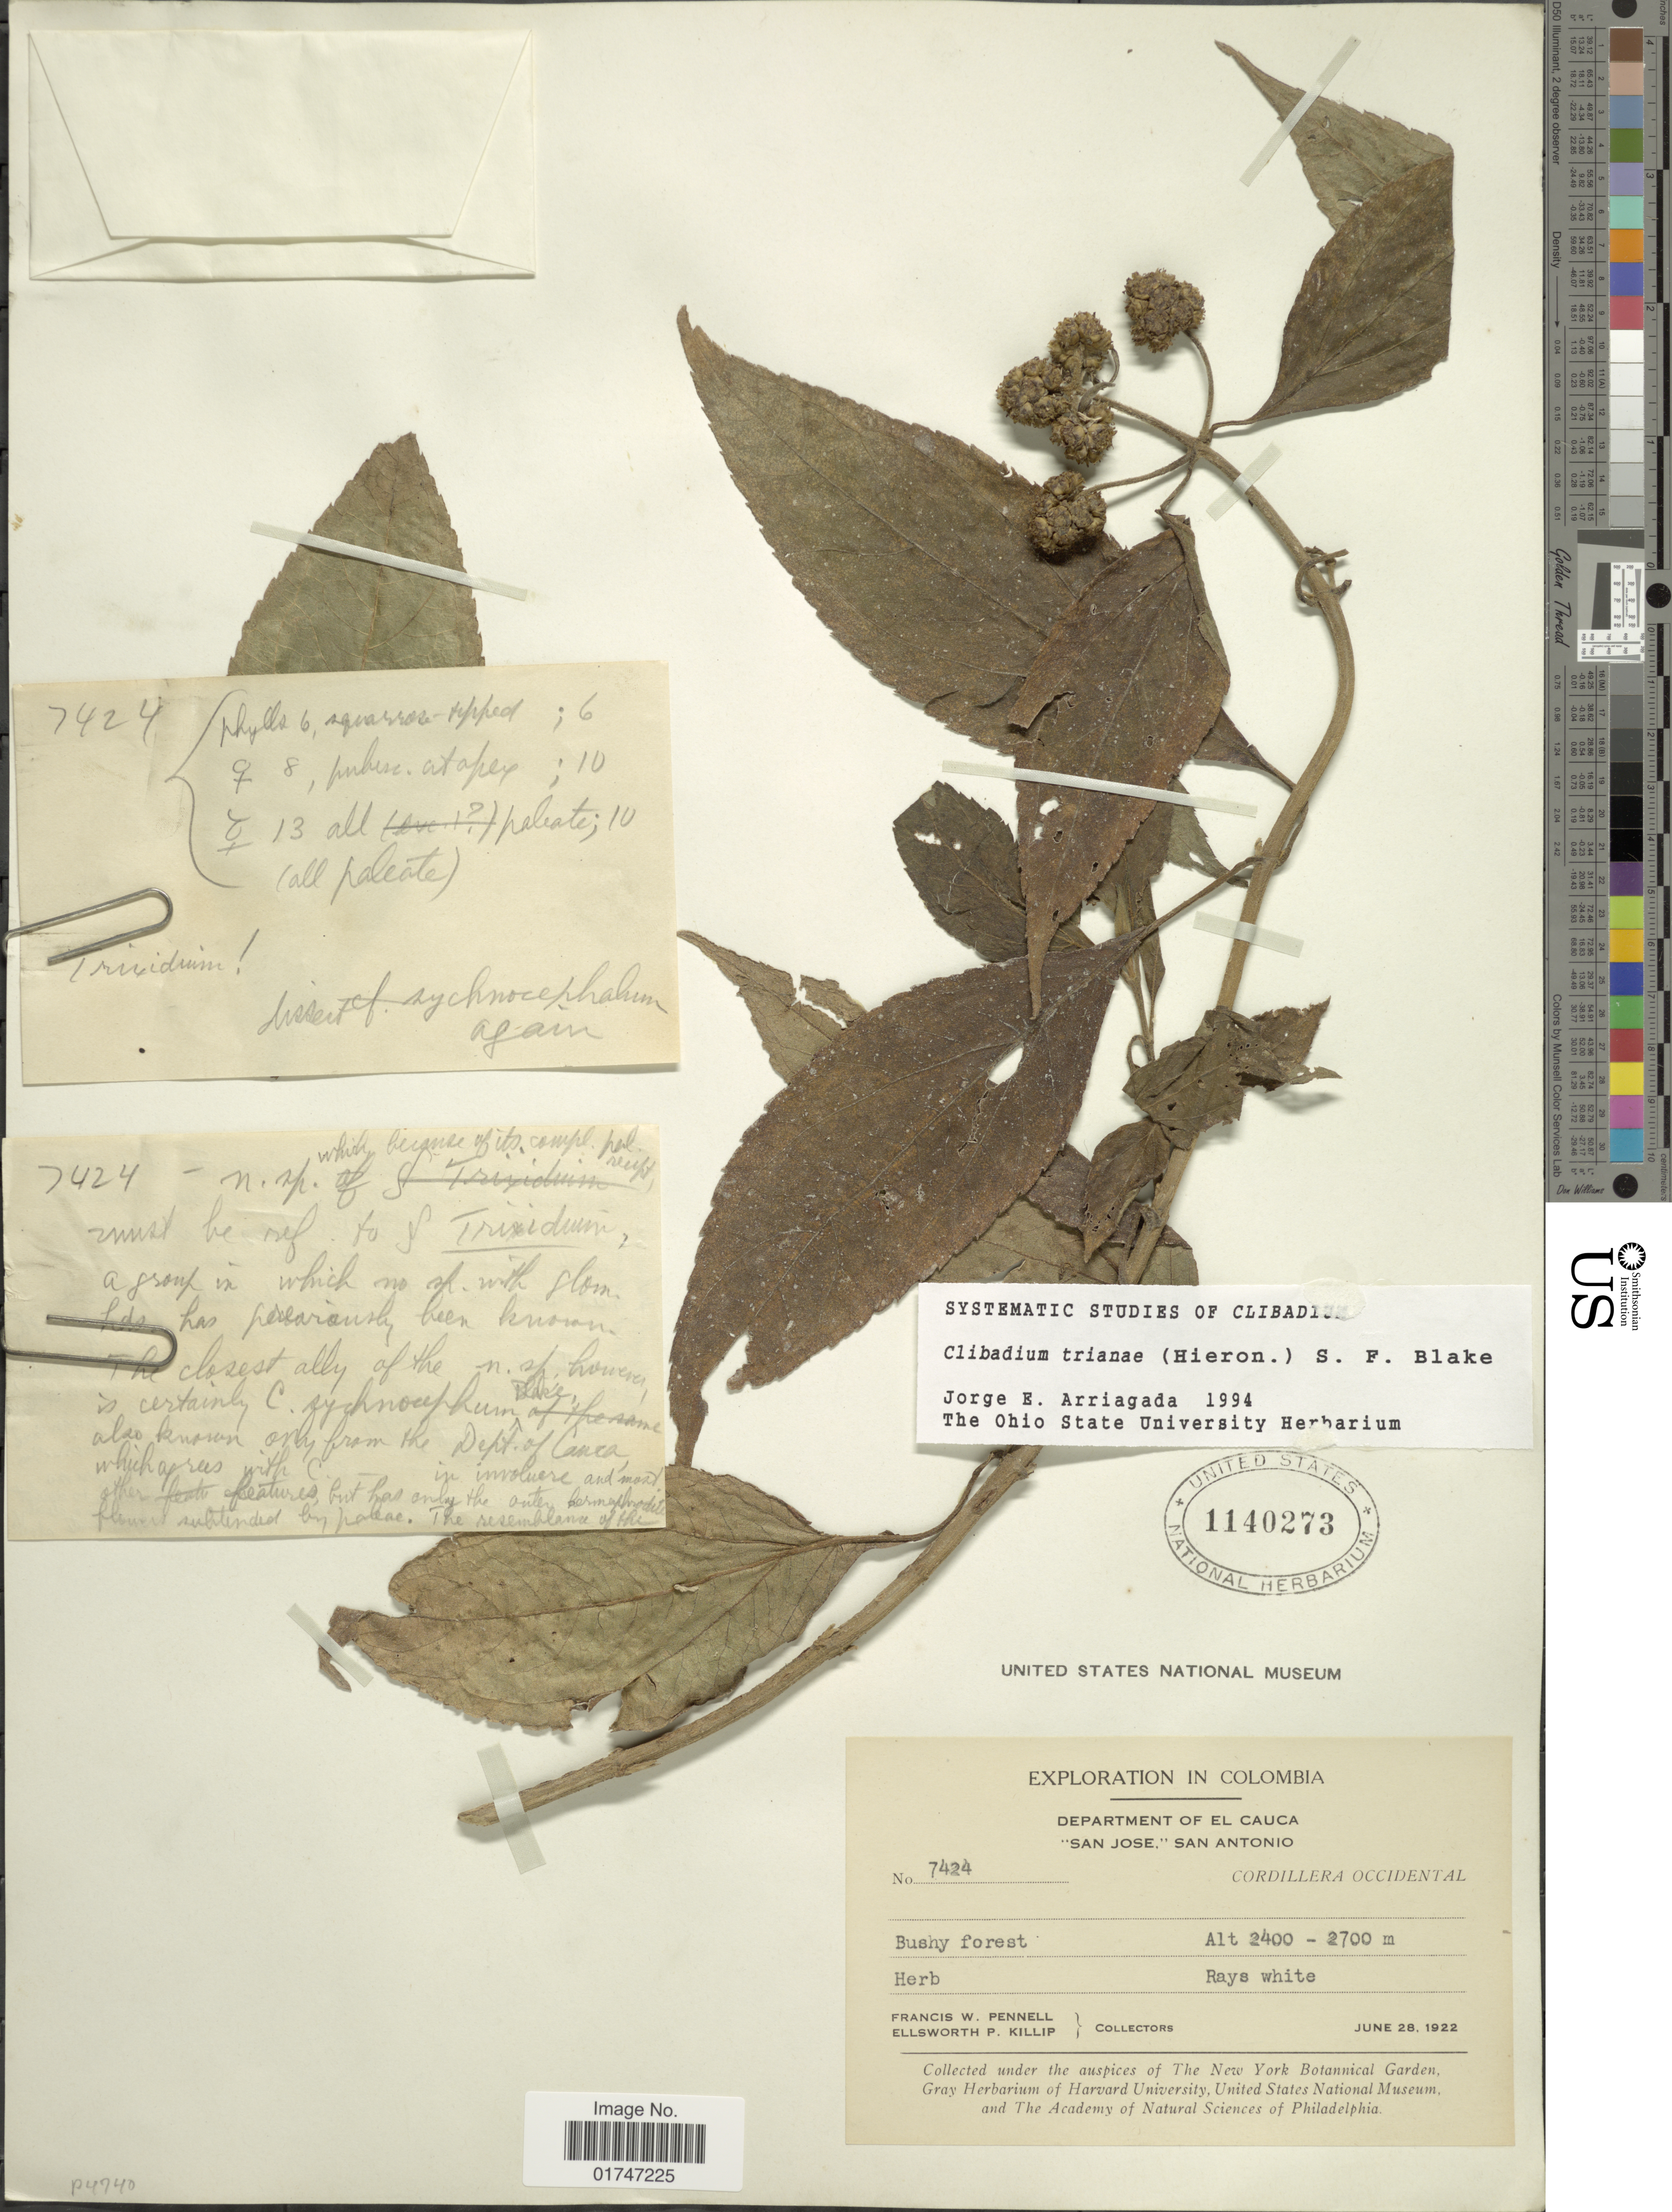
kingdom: Plantae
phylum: Tracheophyta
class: Magnoliopsida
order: Asterales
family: Asteraceae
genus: Clibadium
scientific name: Clibadium trianae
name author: (Hieron.) S.F. Blake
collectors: F. W. Pennell & E. P. Killip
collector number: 7424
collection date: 1922-06-28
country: Colombia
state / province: Cauca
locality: Department of El Cauca. "San Jose", San Antonio. Cordillera Occidental. Bushy forest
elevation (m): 2400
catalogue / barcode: US 1140273